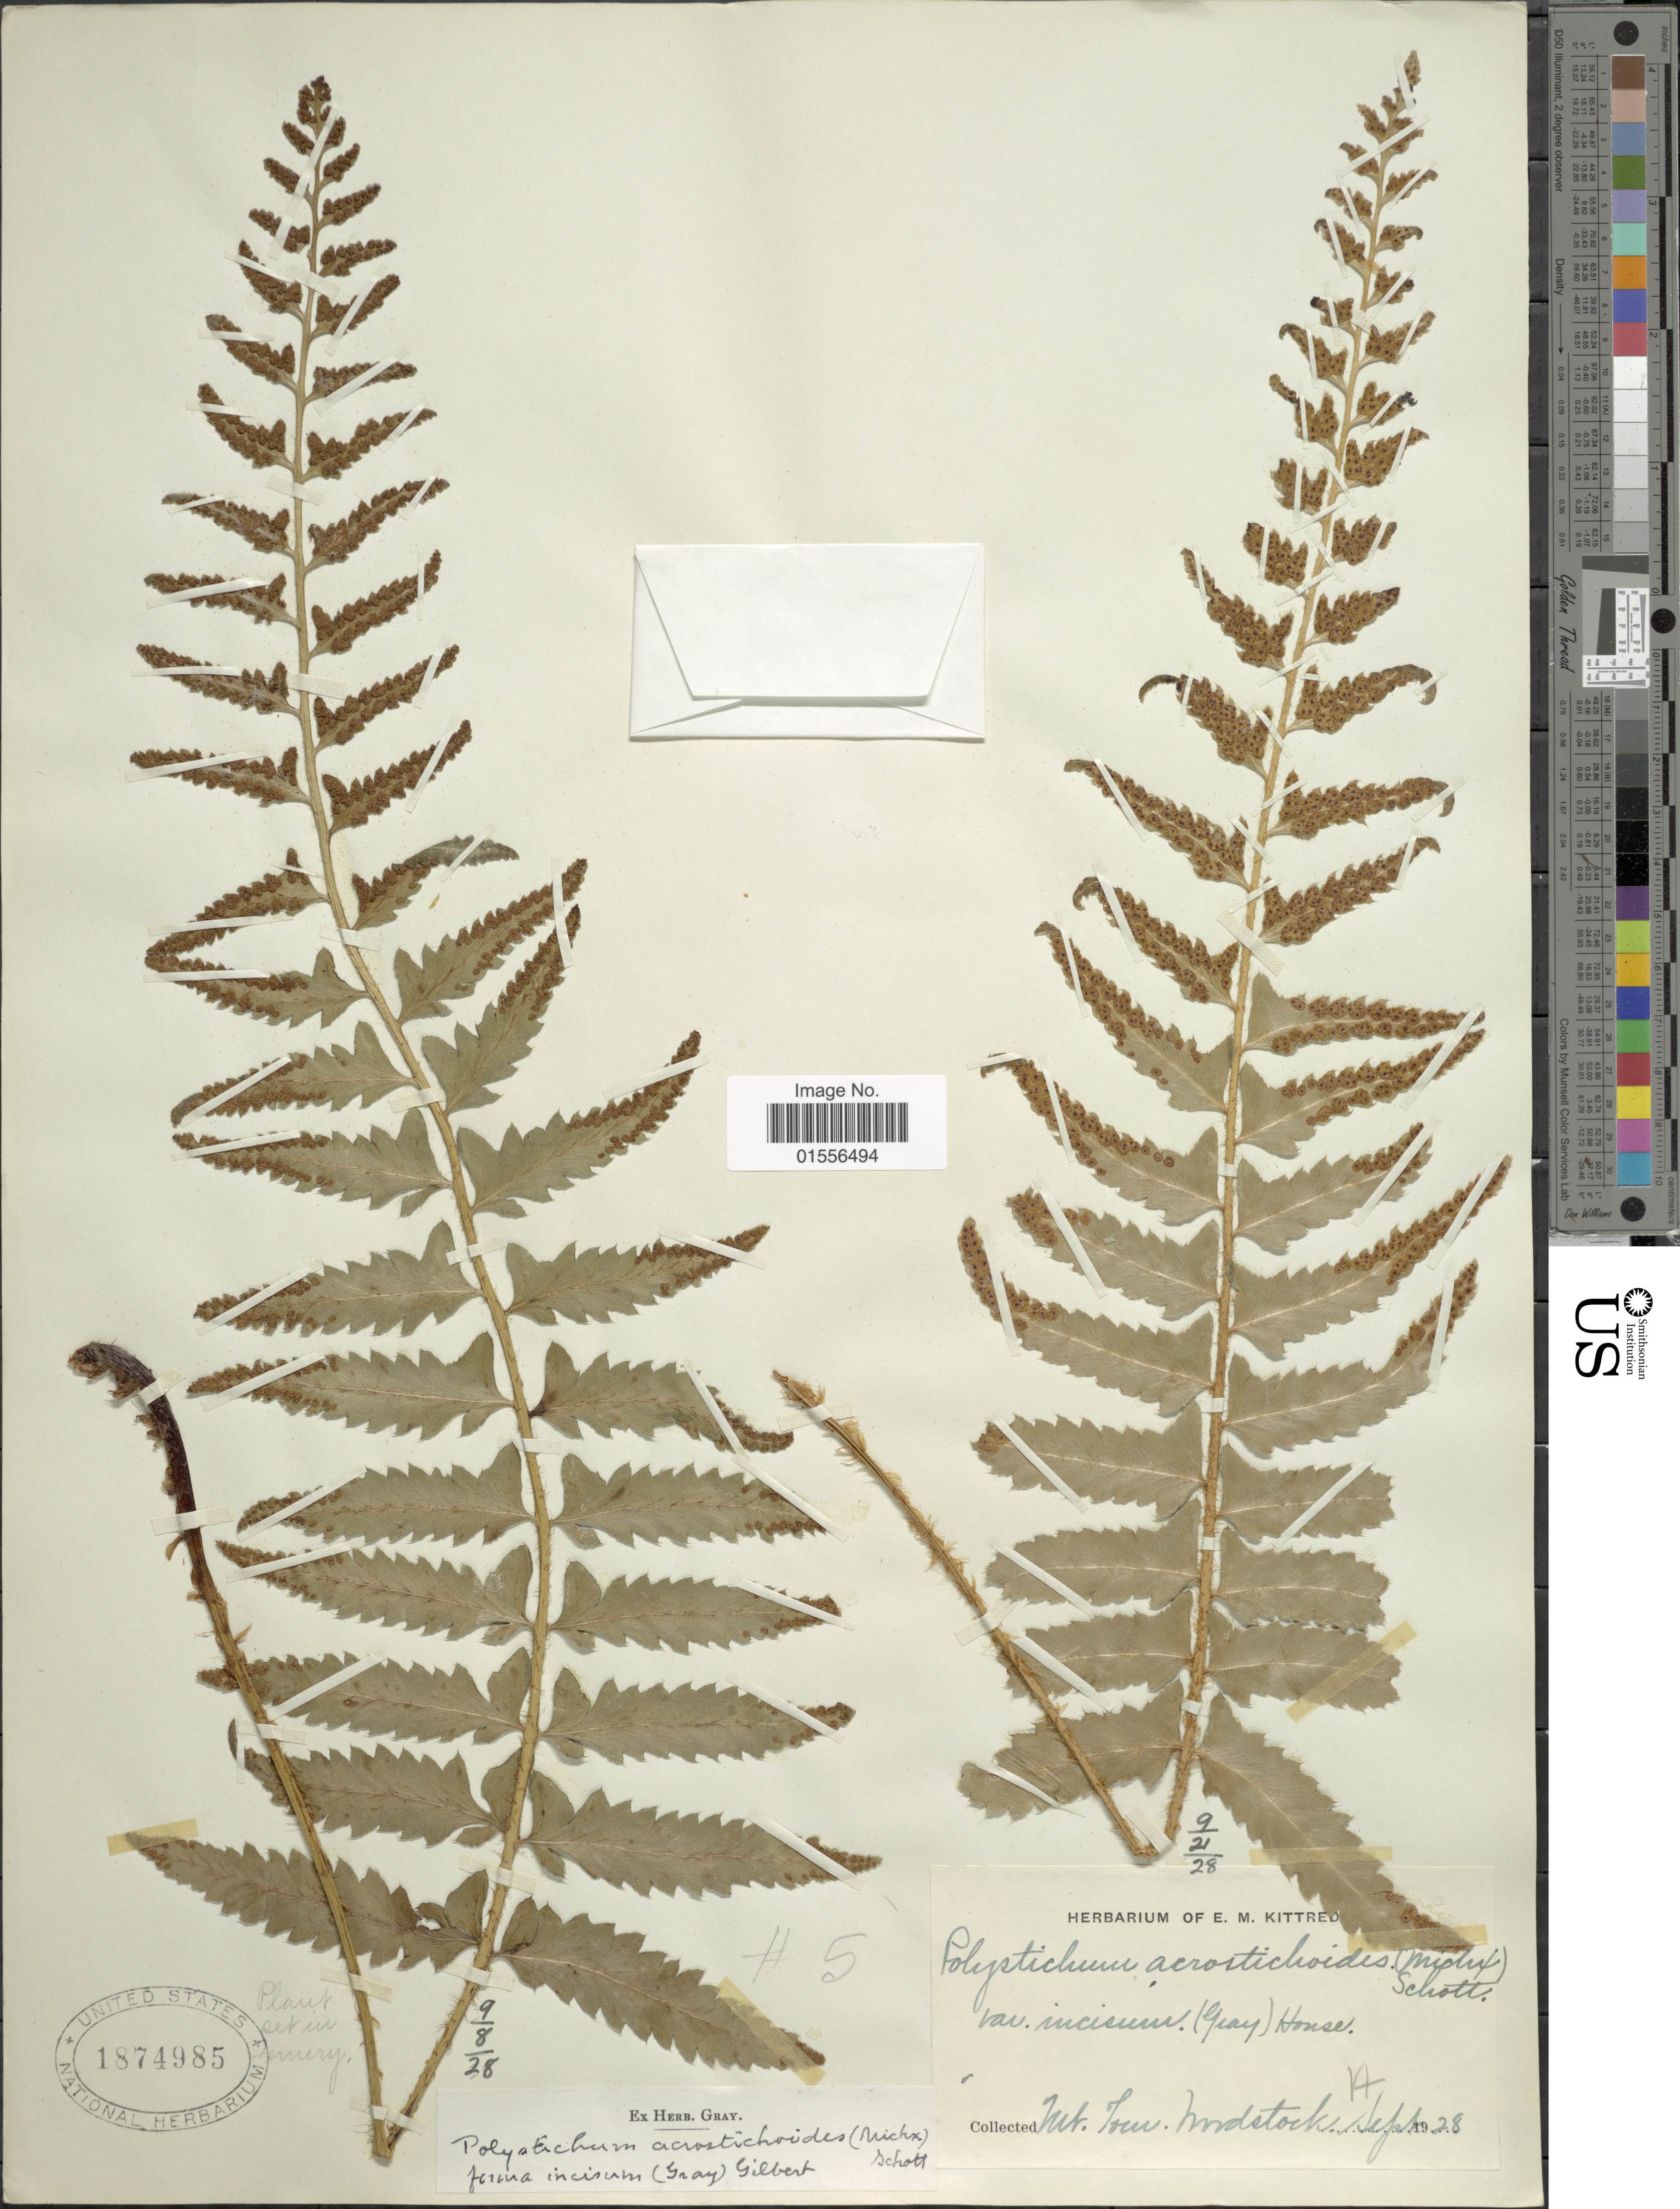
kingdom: Plantae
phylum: Tracheophyta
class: Polypodiopsida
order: Polypodiales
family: Dryopteridaceae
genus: Polystichum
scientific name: Polystichum acrostichoides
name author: (Michx.) Schott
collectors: ex herb. E. M. Kittred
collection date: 1928-09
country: United States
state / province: Vermont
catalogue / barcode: US 1874985